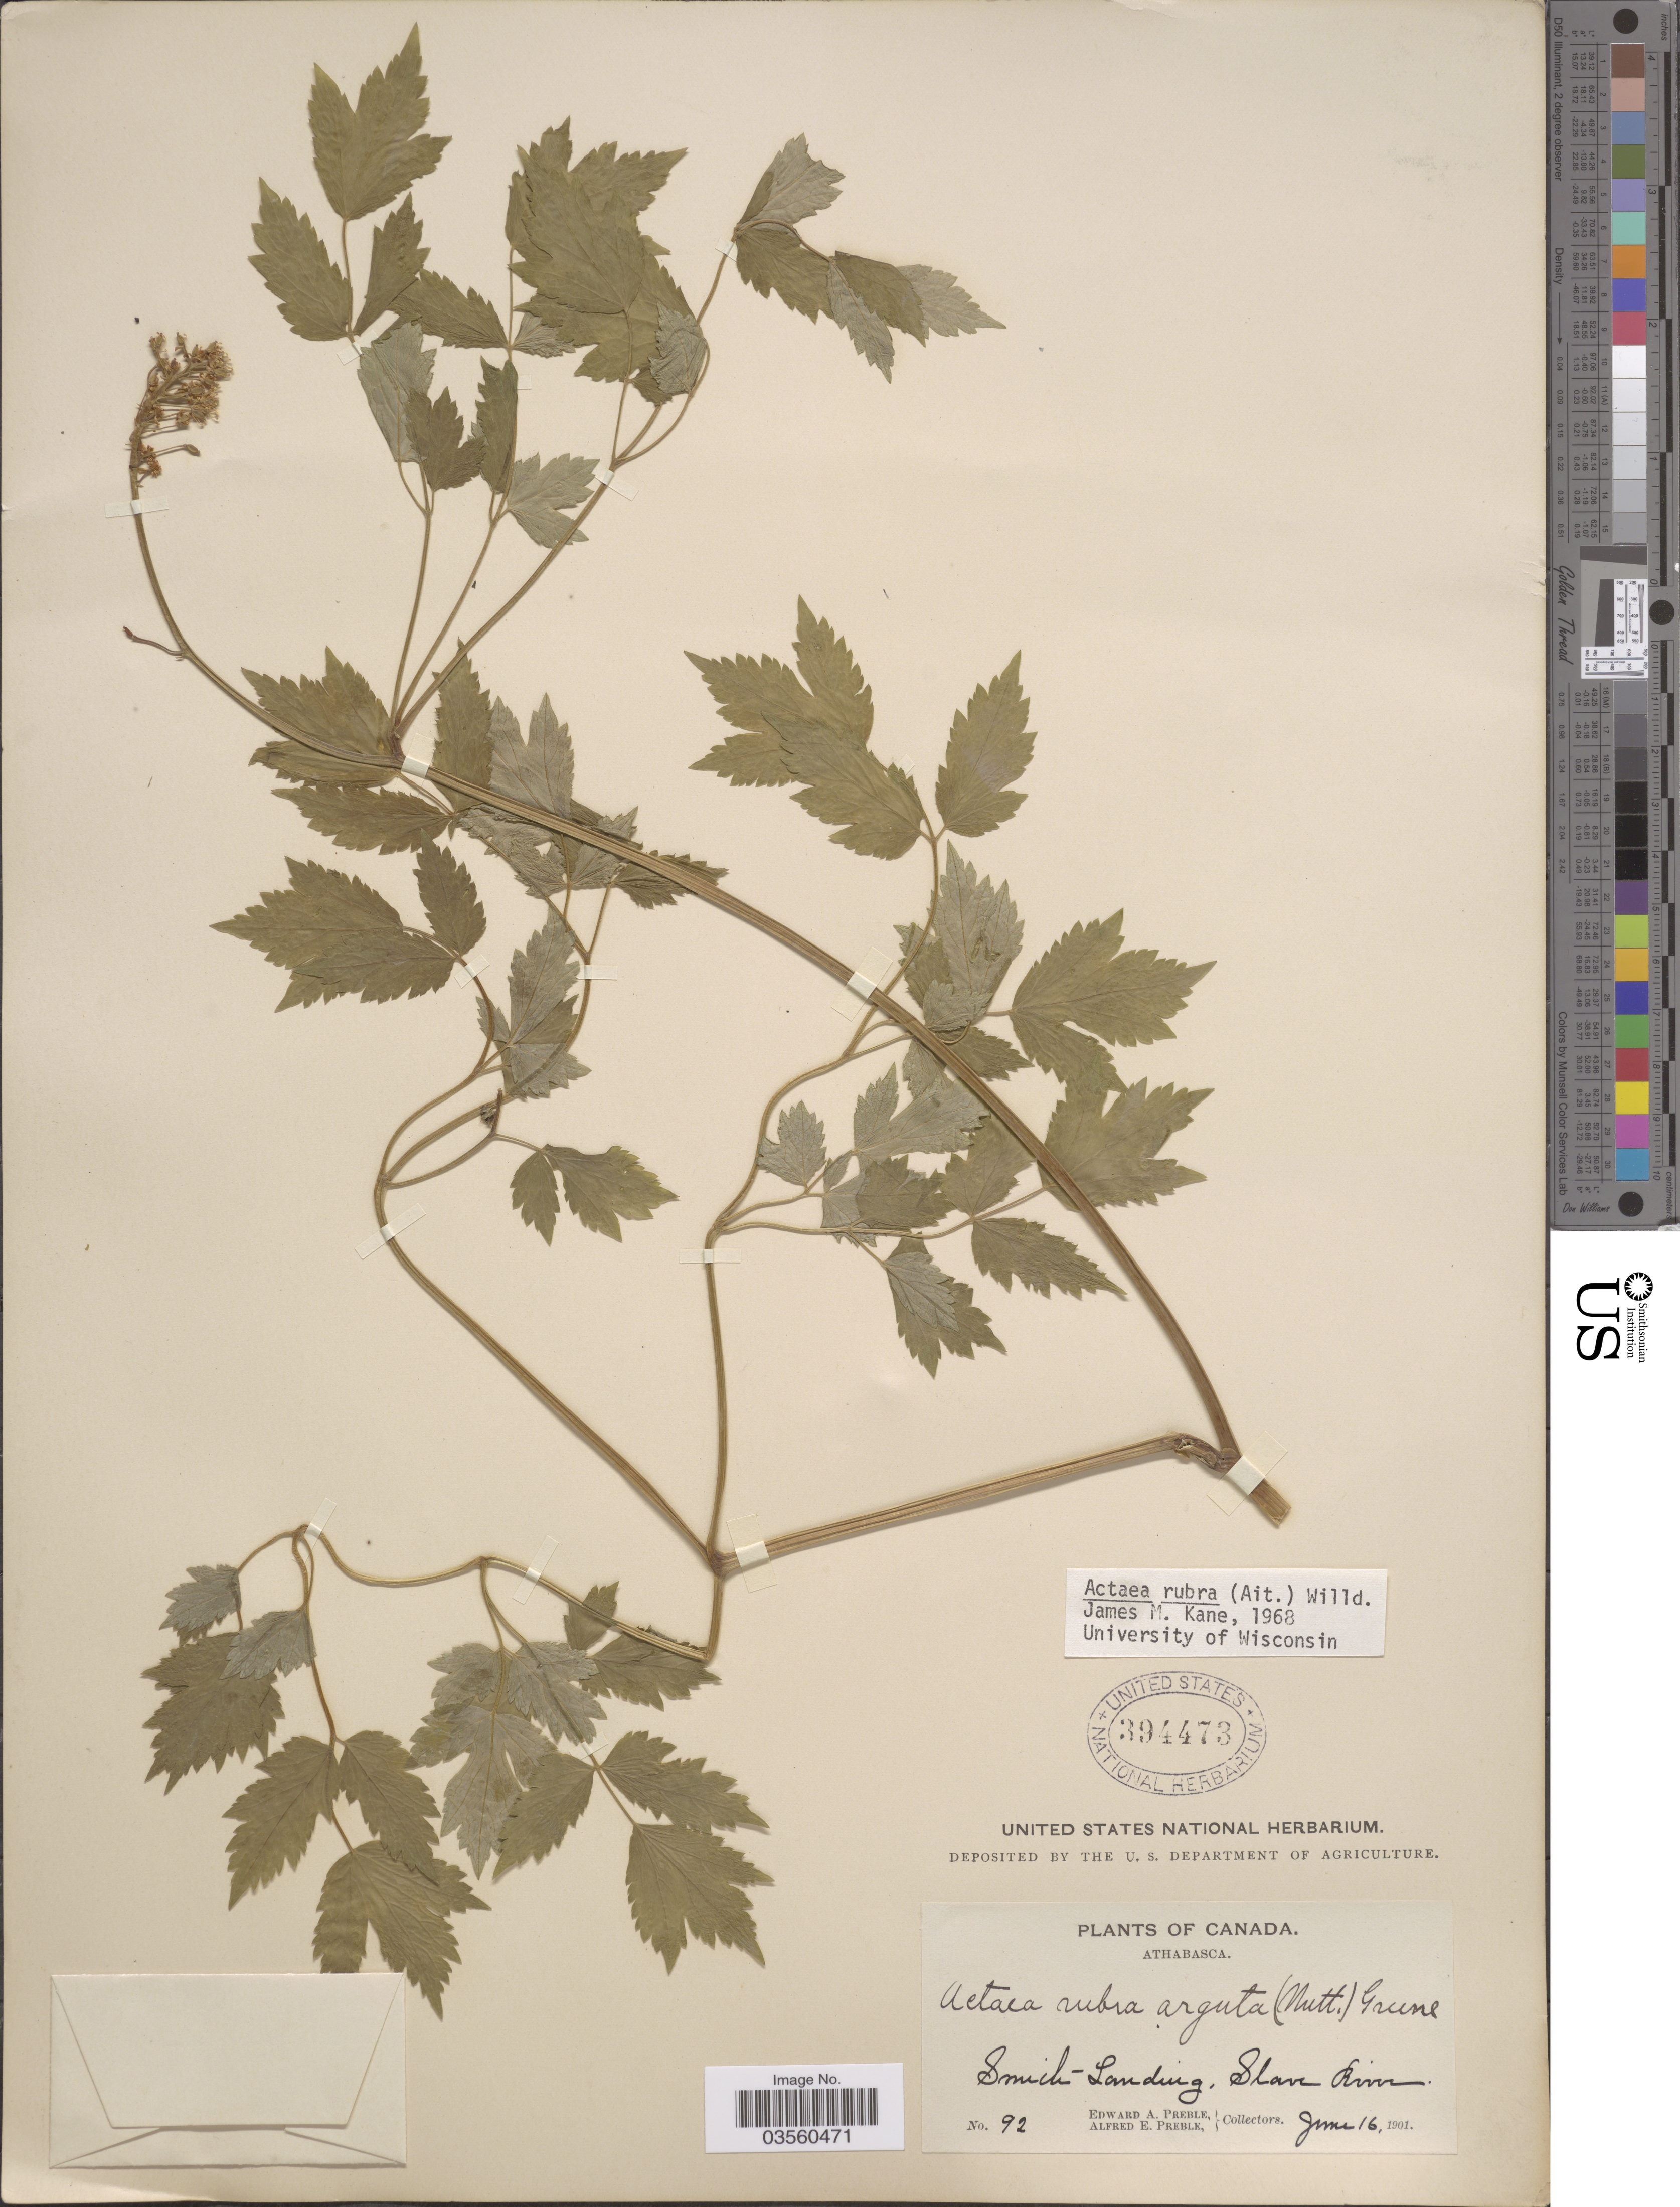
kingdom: Plantae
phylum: Tracheophyta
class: Magnoliopsida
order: Ranunculales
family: Ranunculaceae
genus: Actaea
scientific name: Actaea rubra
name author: (Aiton) Willd.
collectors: E. Preble & A. Preble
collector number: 92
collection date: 1901-06-16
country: Canada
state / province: Alberta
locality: Athabasca. Smith Landing, Slave River.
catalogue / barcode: US 394473